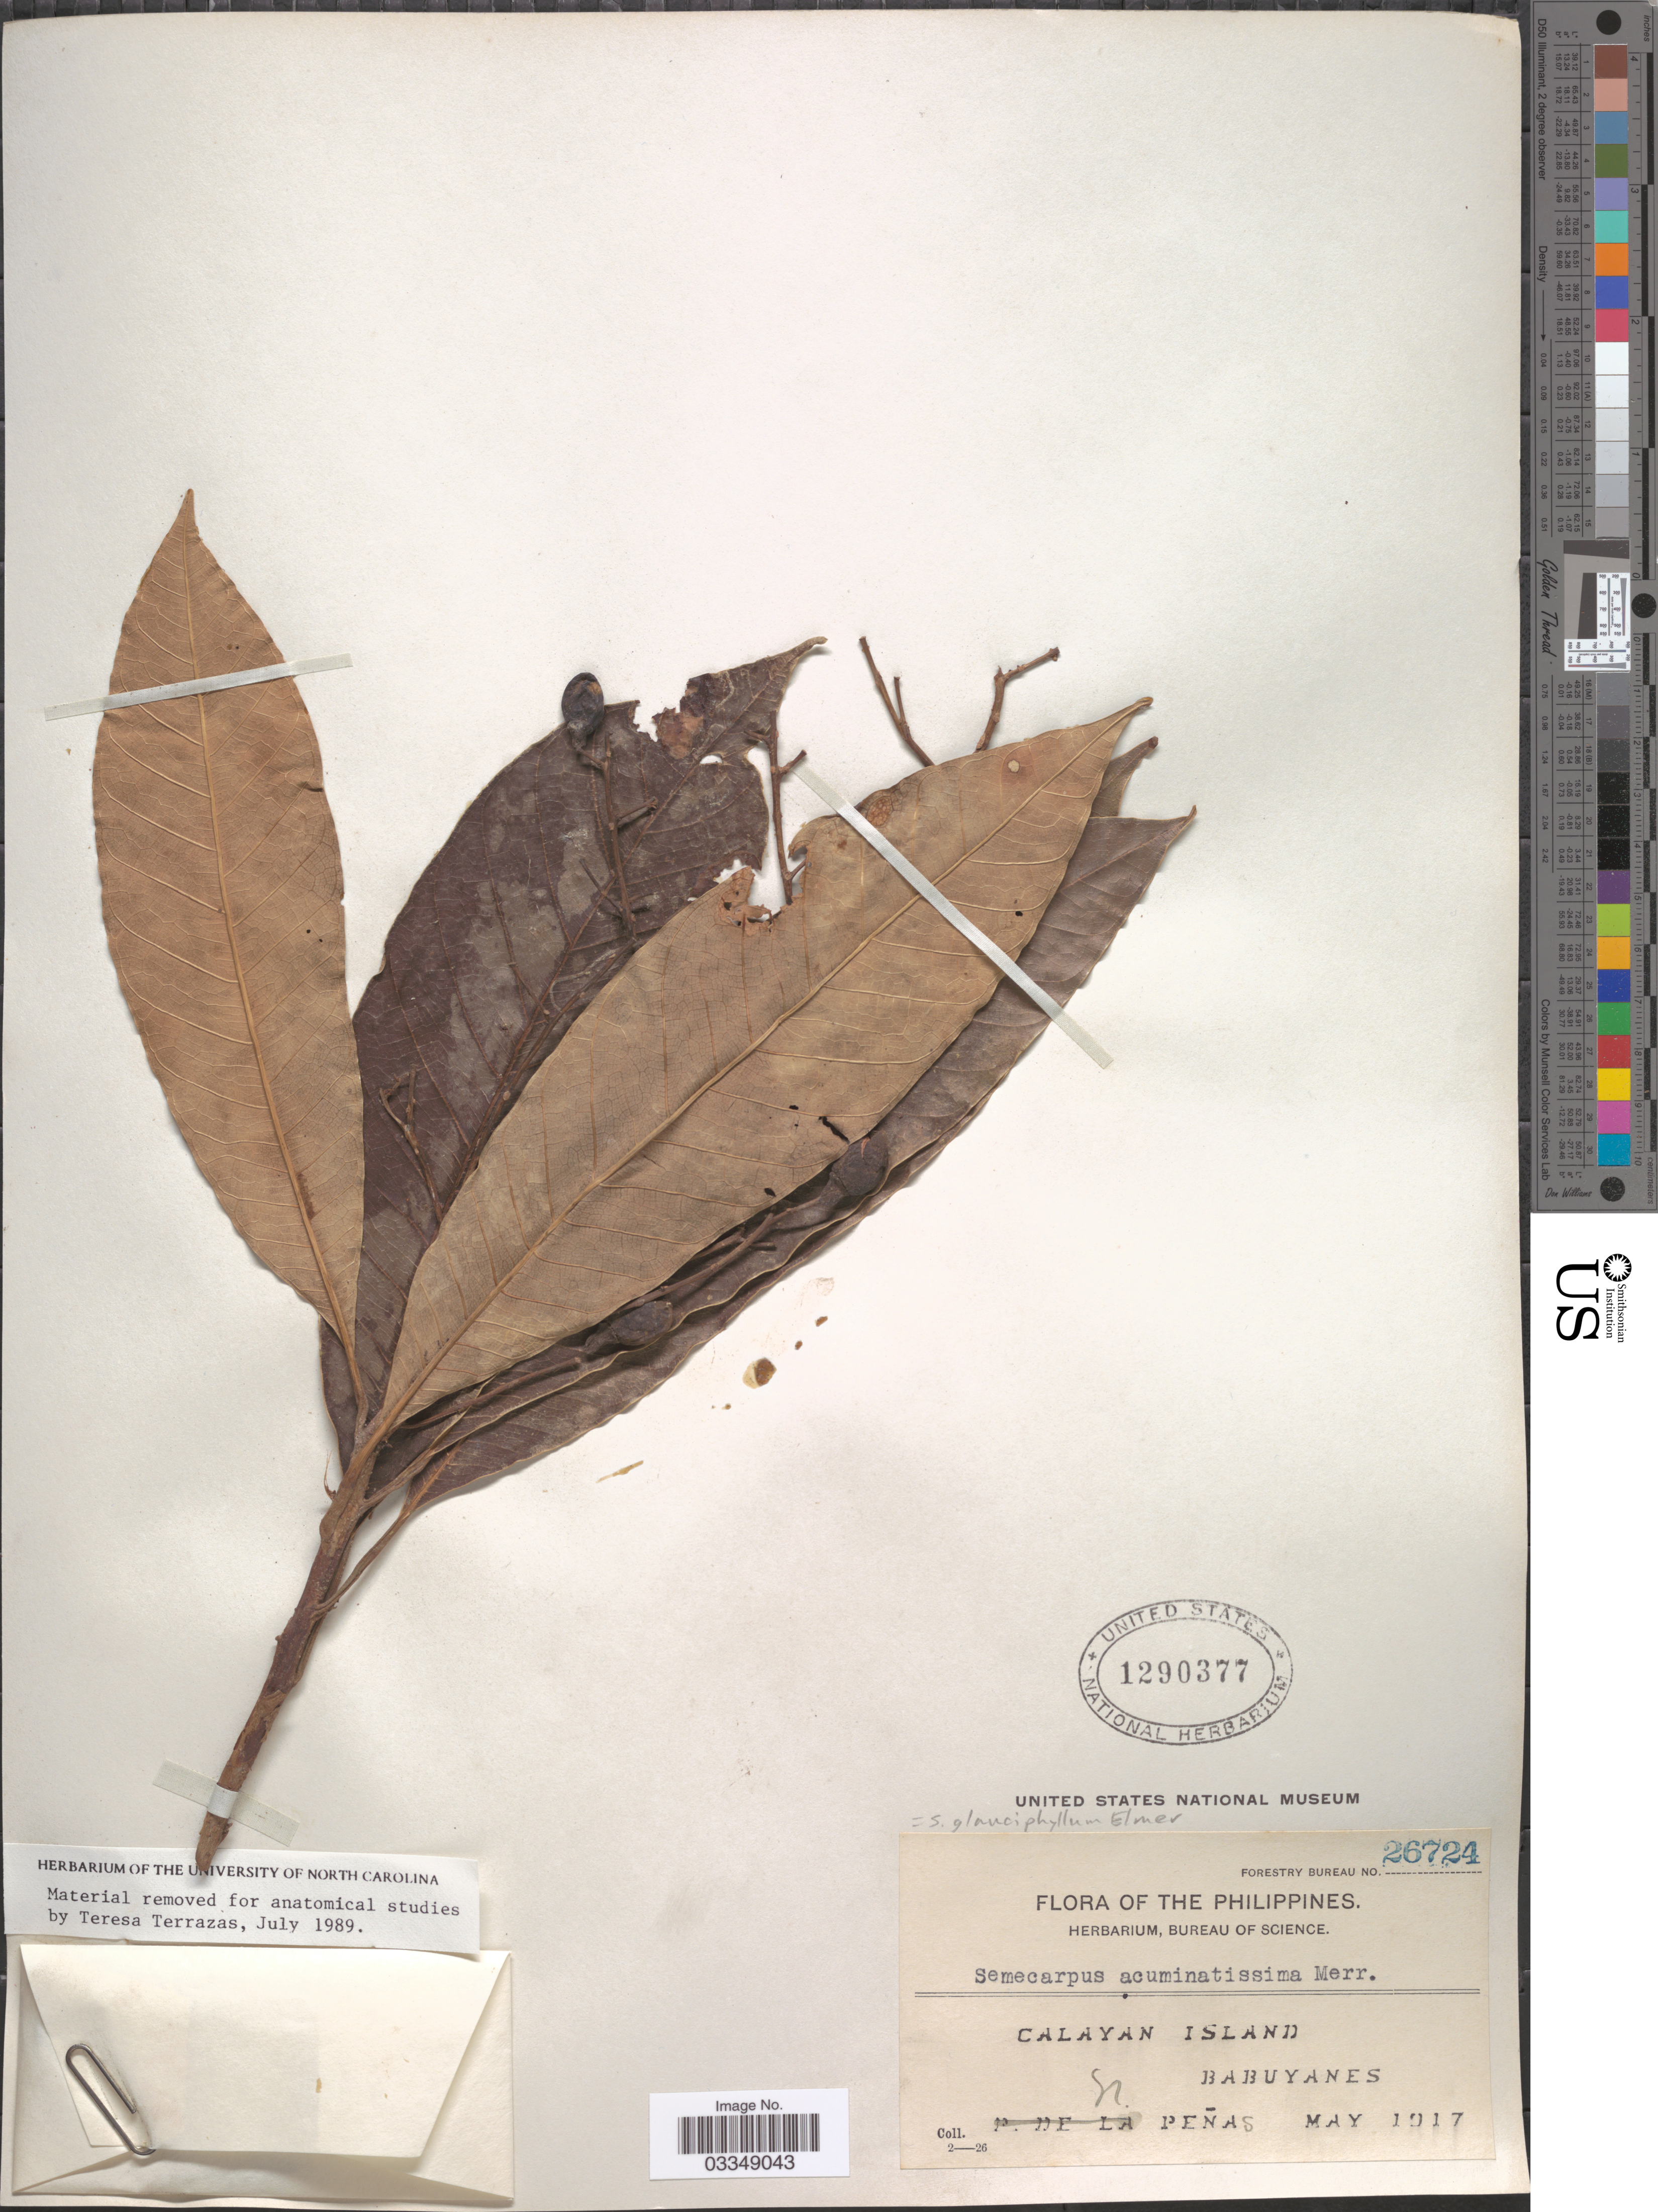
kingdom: Plantae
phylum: Tracheophyta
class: Magnoliopsida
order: Sapindales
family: Anacardiaceae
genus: Semecarpus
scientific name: Semecarpus glauciphyllus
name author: Elmer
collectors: N. Penas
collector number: Forestry Bureau 26724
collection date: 1917-05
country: Philippines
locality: Calayan Island. Babuyanes.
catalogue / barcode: US 1290377